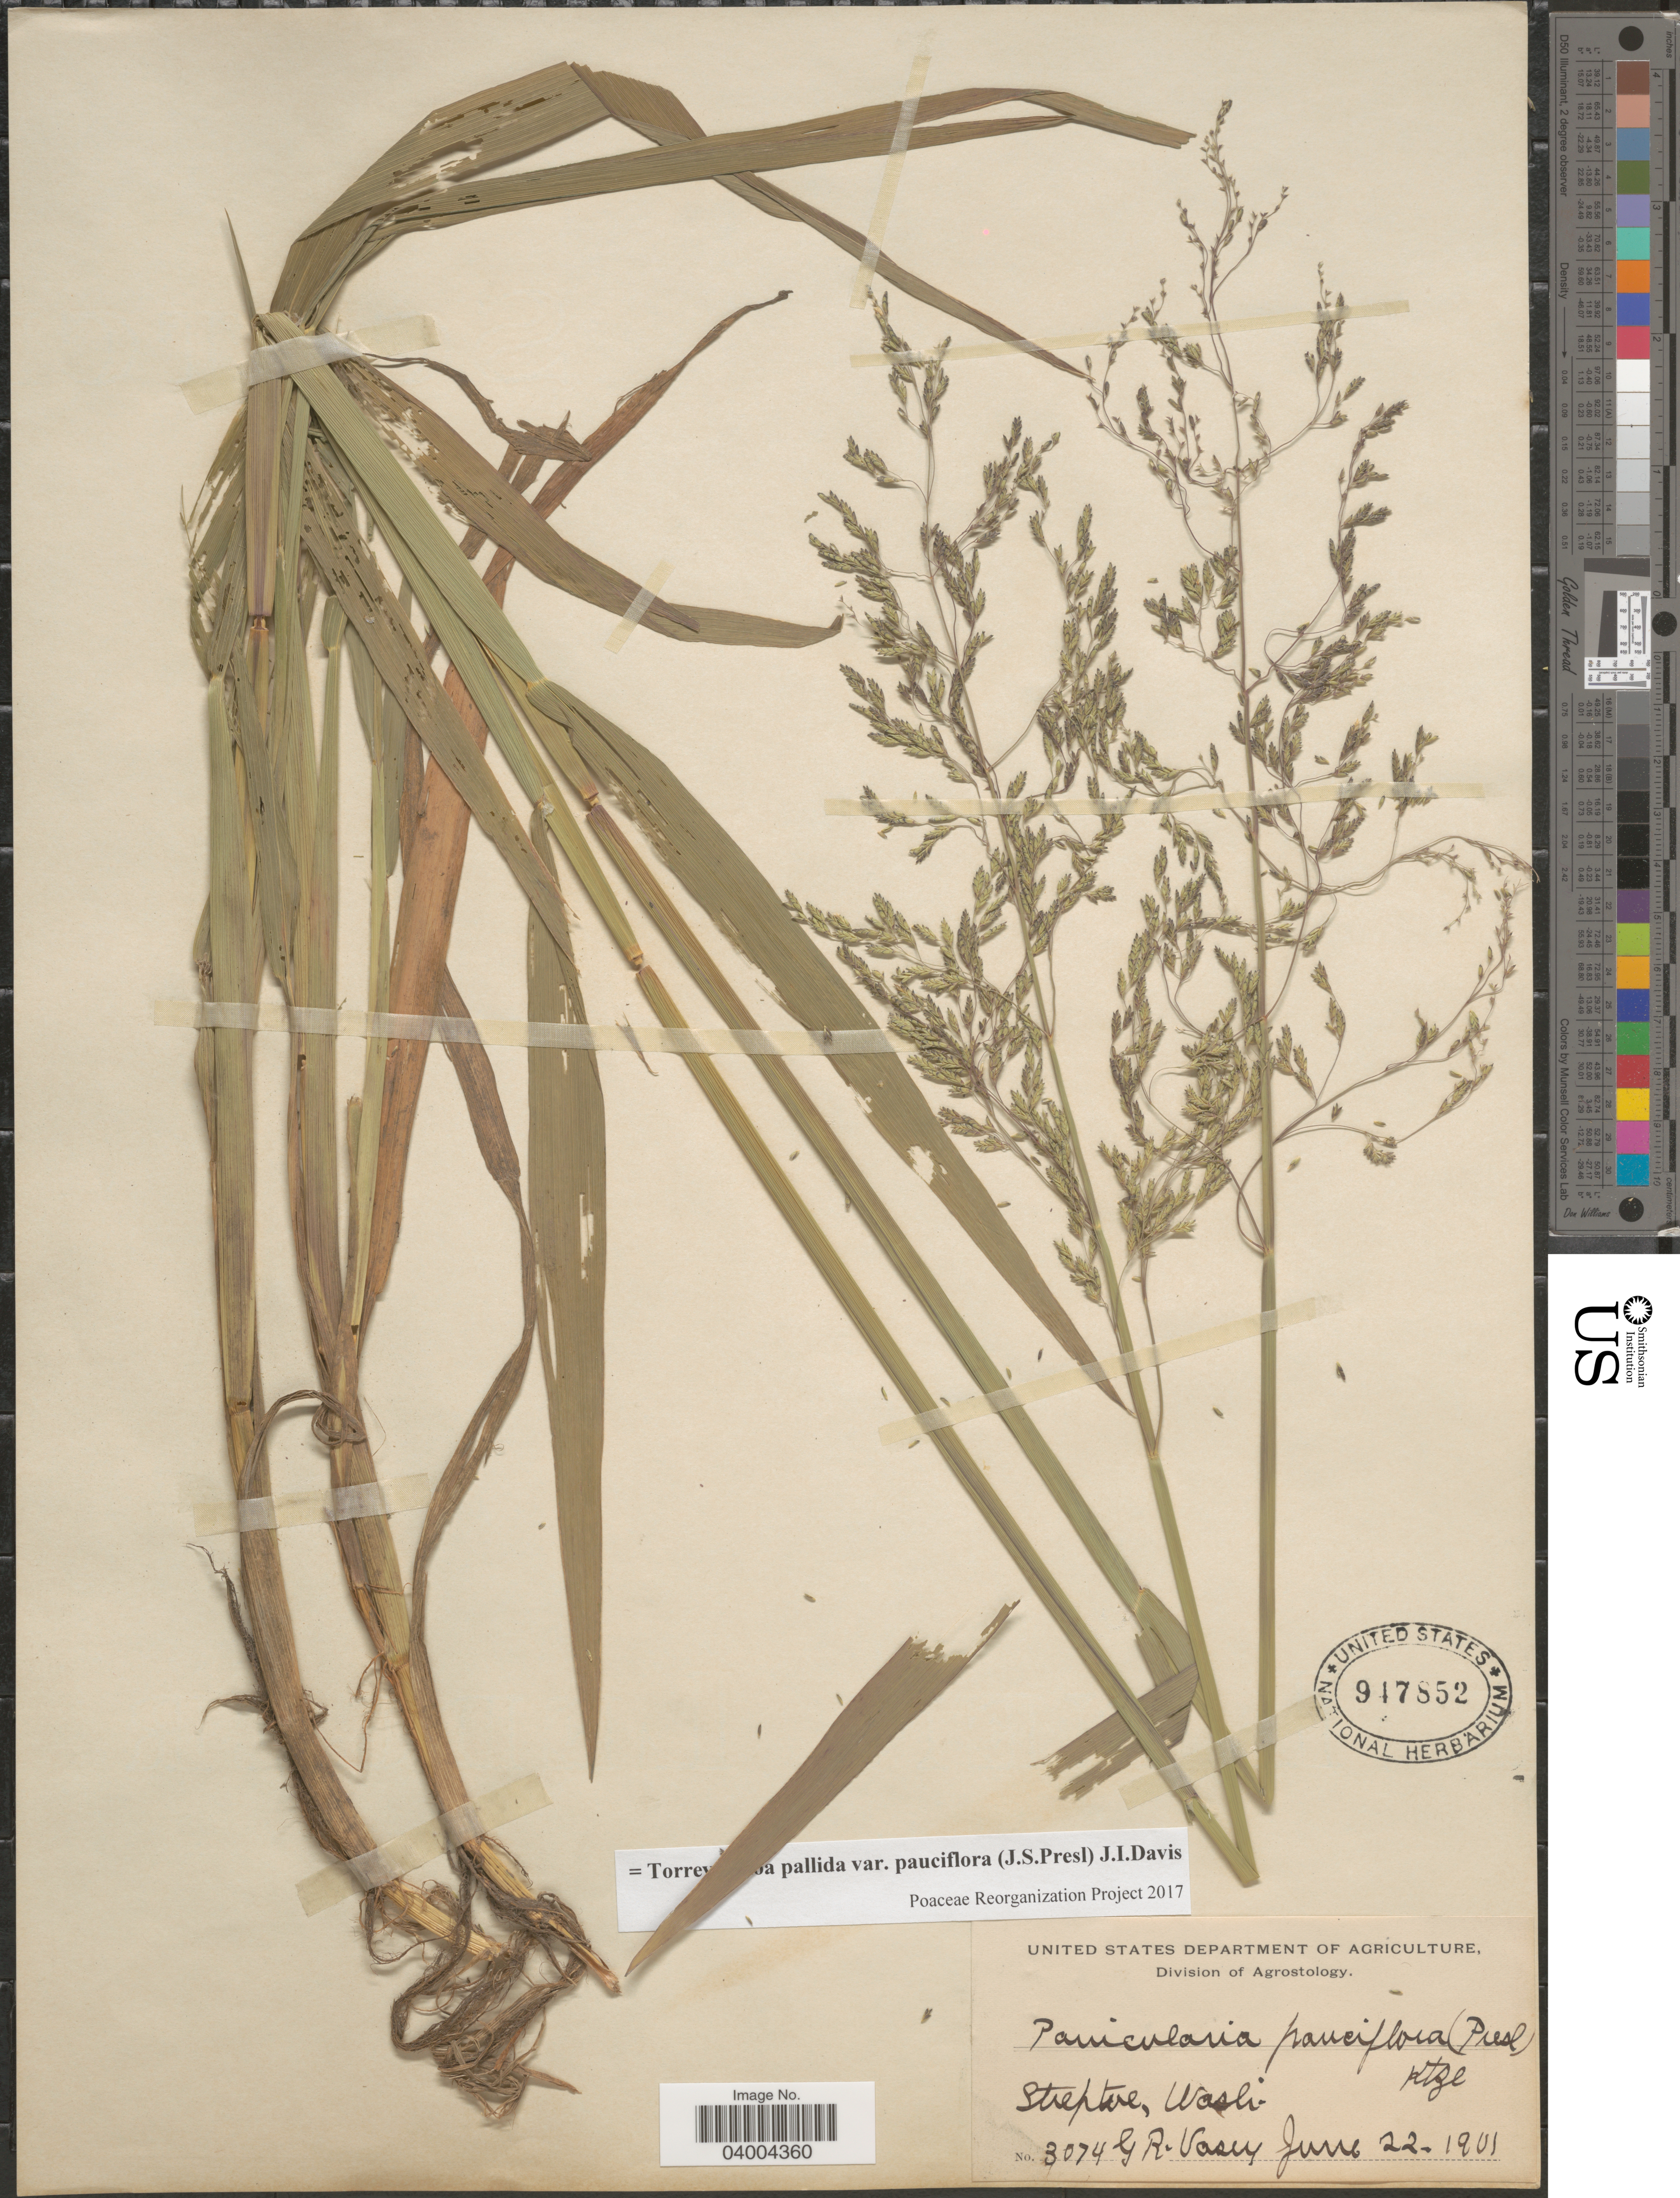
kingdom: Plantae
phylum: Tracheophyta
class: Liliopsida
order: Poales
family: Poaceae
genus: Torreyochloa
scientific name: Torreyochloa pallida var. pauciflora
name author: (J. Presl) J.I. Davis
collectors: G. R. Vasey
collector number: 3074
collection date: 1901-06-22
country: United States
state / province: Washington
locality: Streptoe.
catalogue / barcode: US 947852